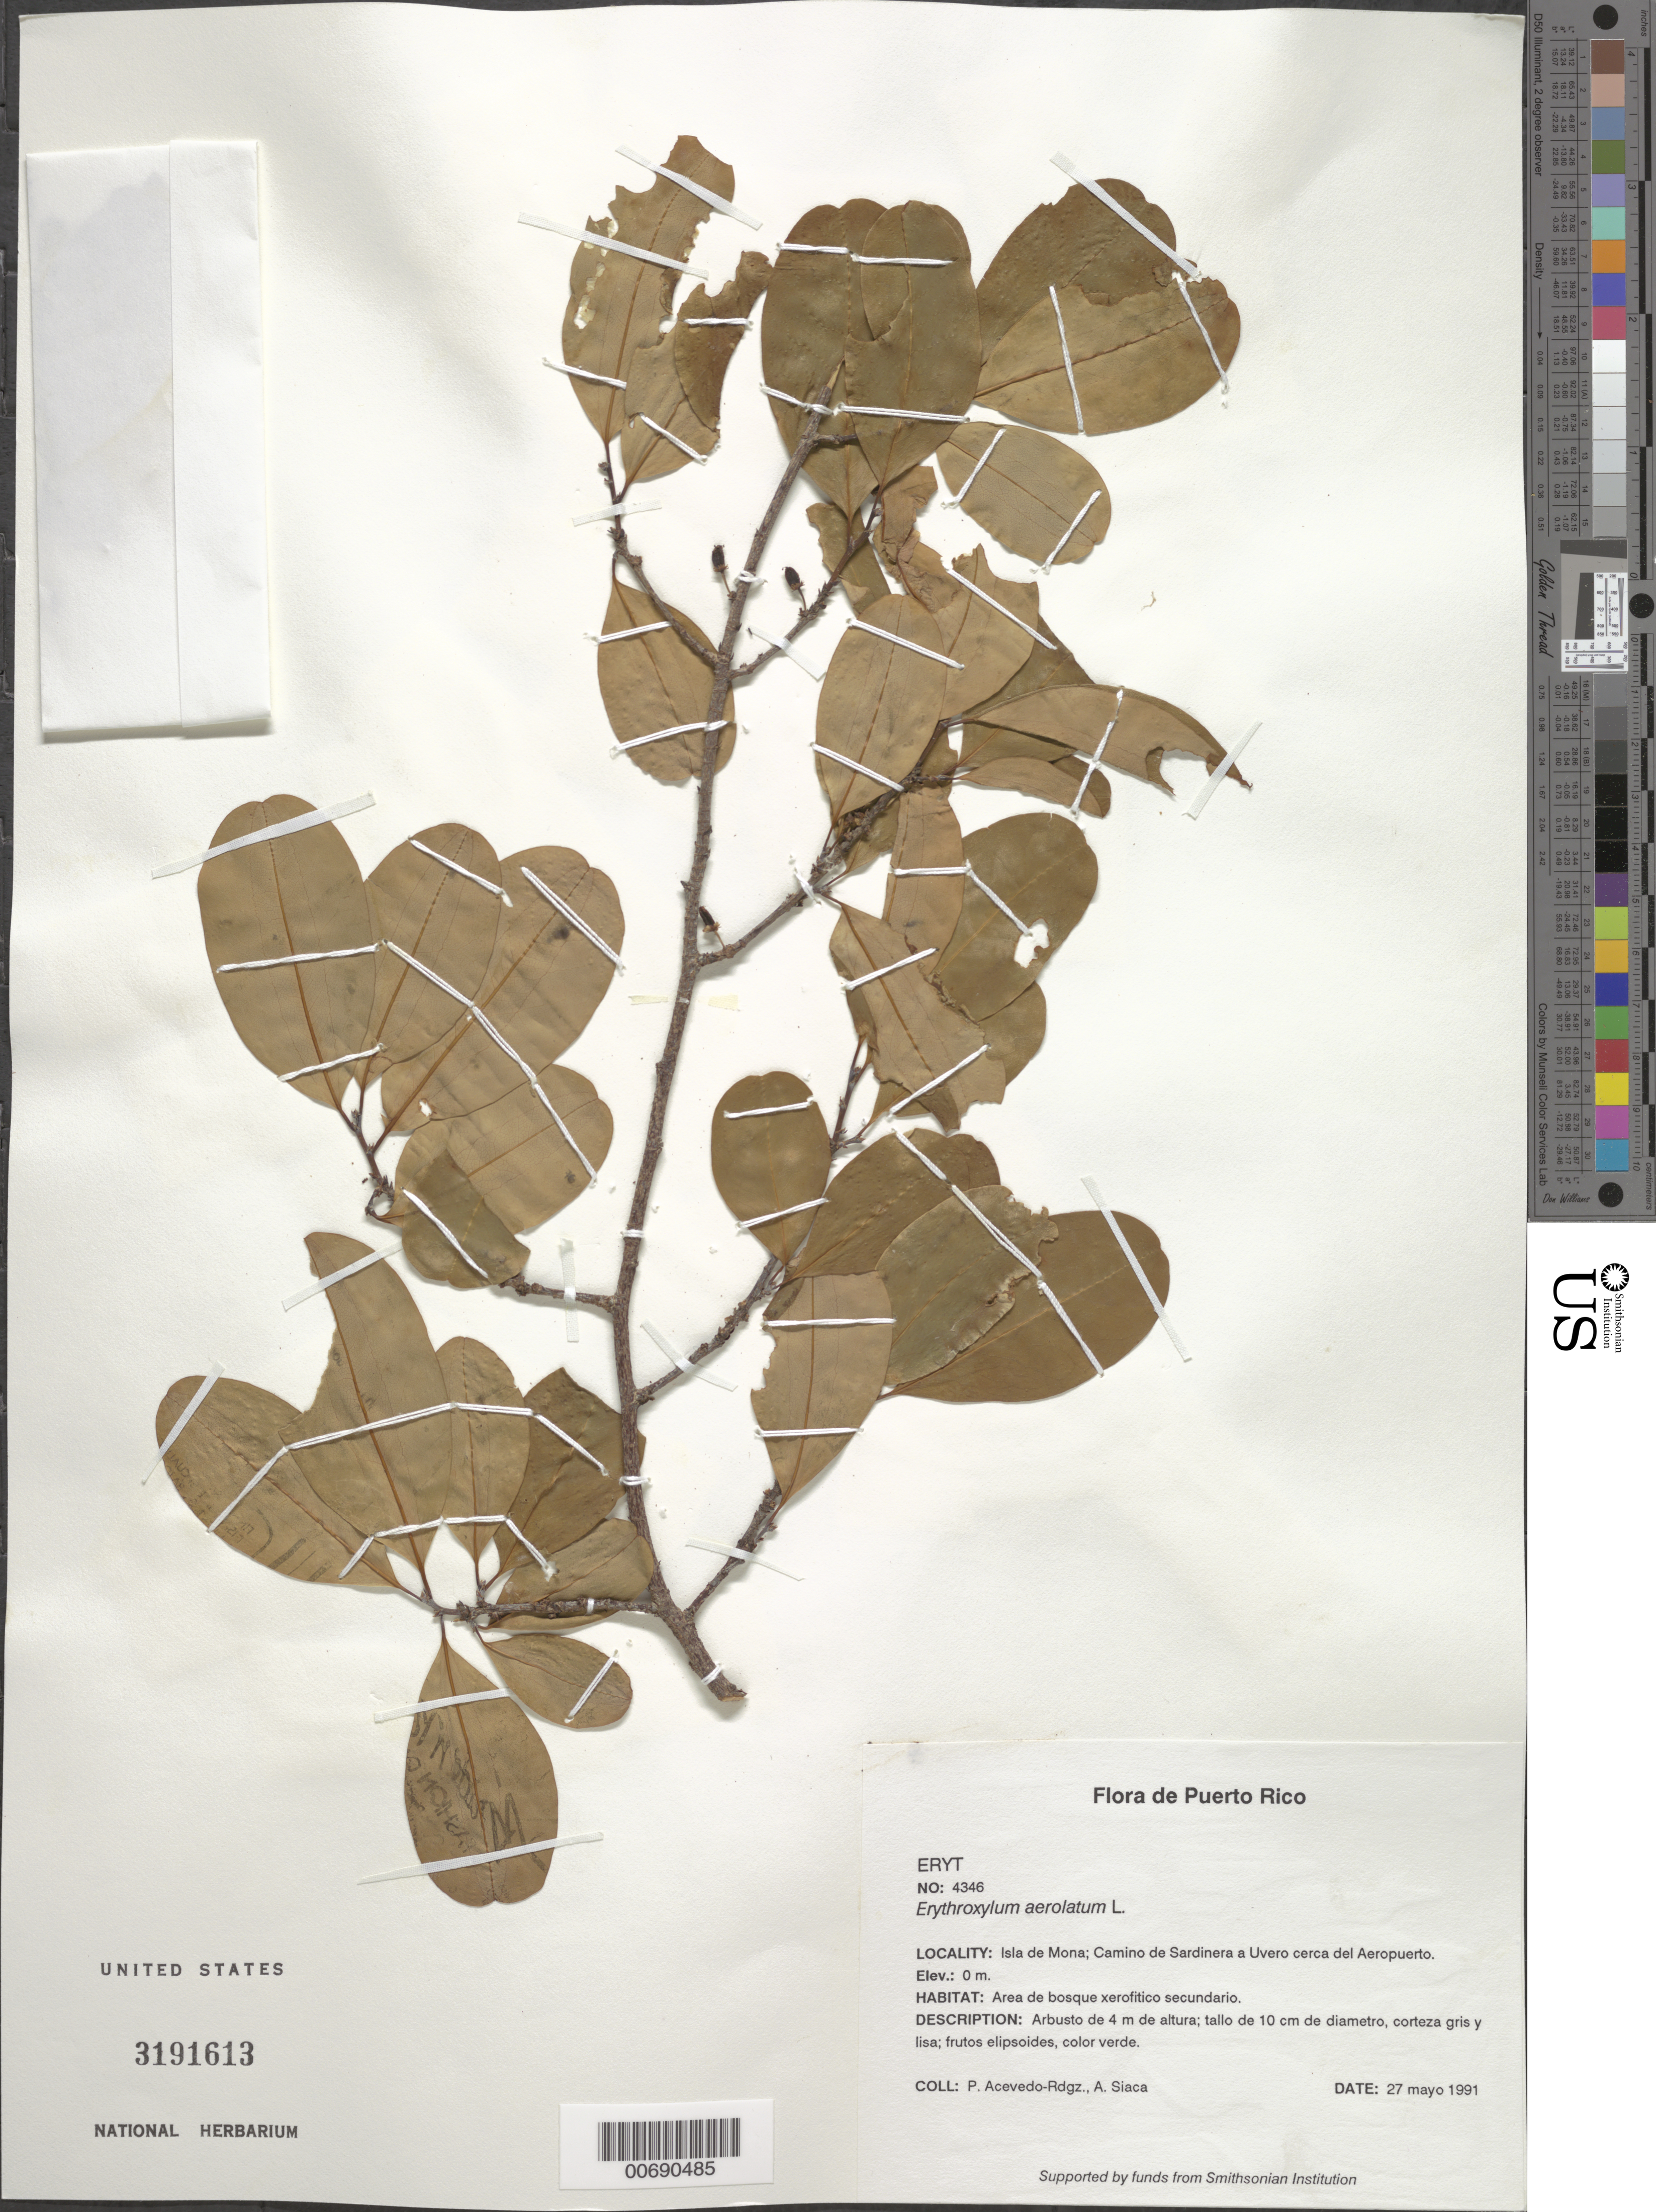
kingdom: Plantae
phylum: Tracheophyta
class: Magnoliopsida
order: Malpighiales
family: Erythroxylaceae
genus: Erythroxylum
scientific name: Erythroxylum aerolatum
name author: L.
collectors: P. Acevedo-Rodr. & A. Siaca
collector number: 4346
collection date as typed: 27 May 1991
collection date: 1991-05-27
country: Puerto Rico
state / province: Mayaguëz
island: Mona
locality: Isla de Mona; Camino de Sardinera a Uvero cerca del Aeropuerto.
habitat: Area de bosque xerofitico secundario.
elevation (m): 0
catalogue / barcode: US 3191613